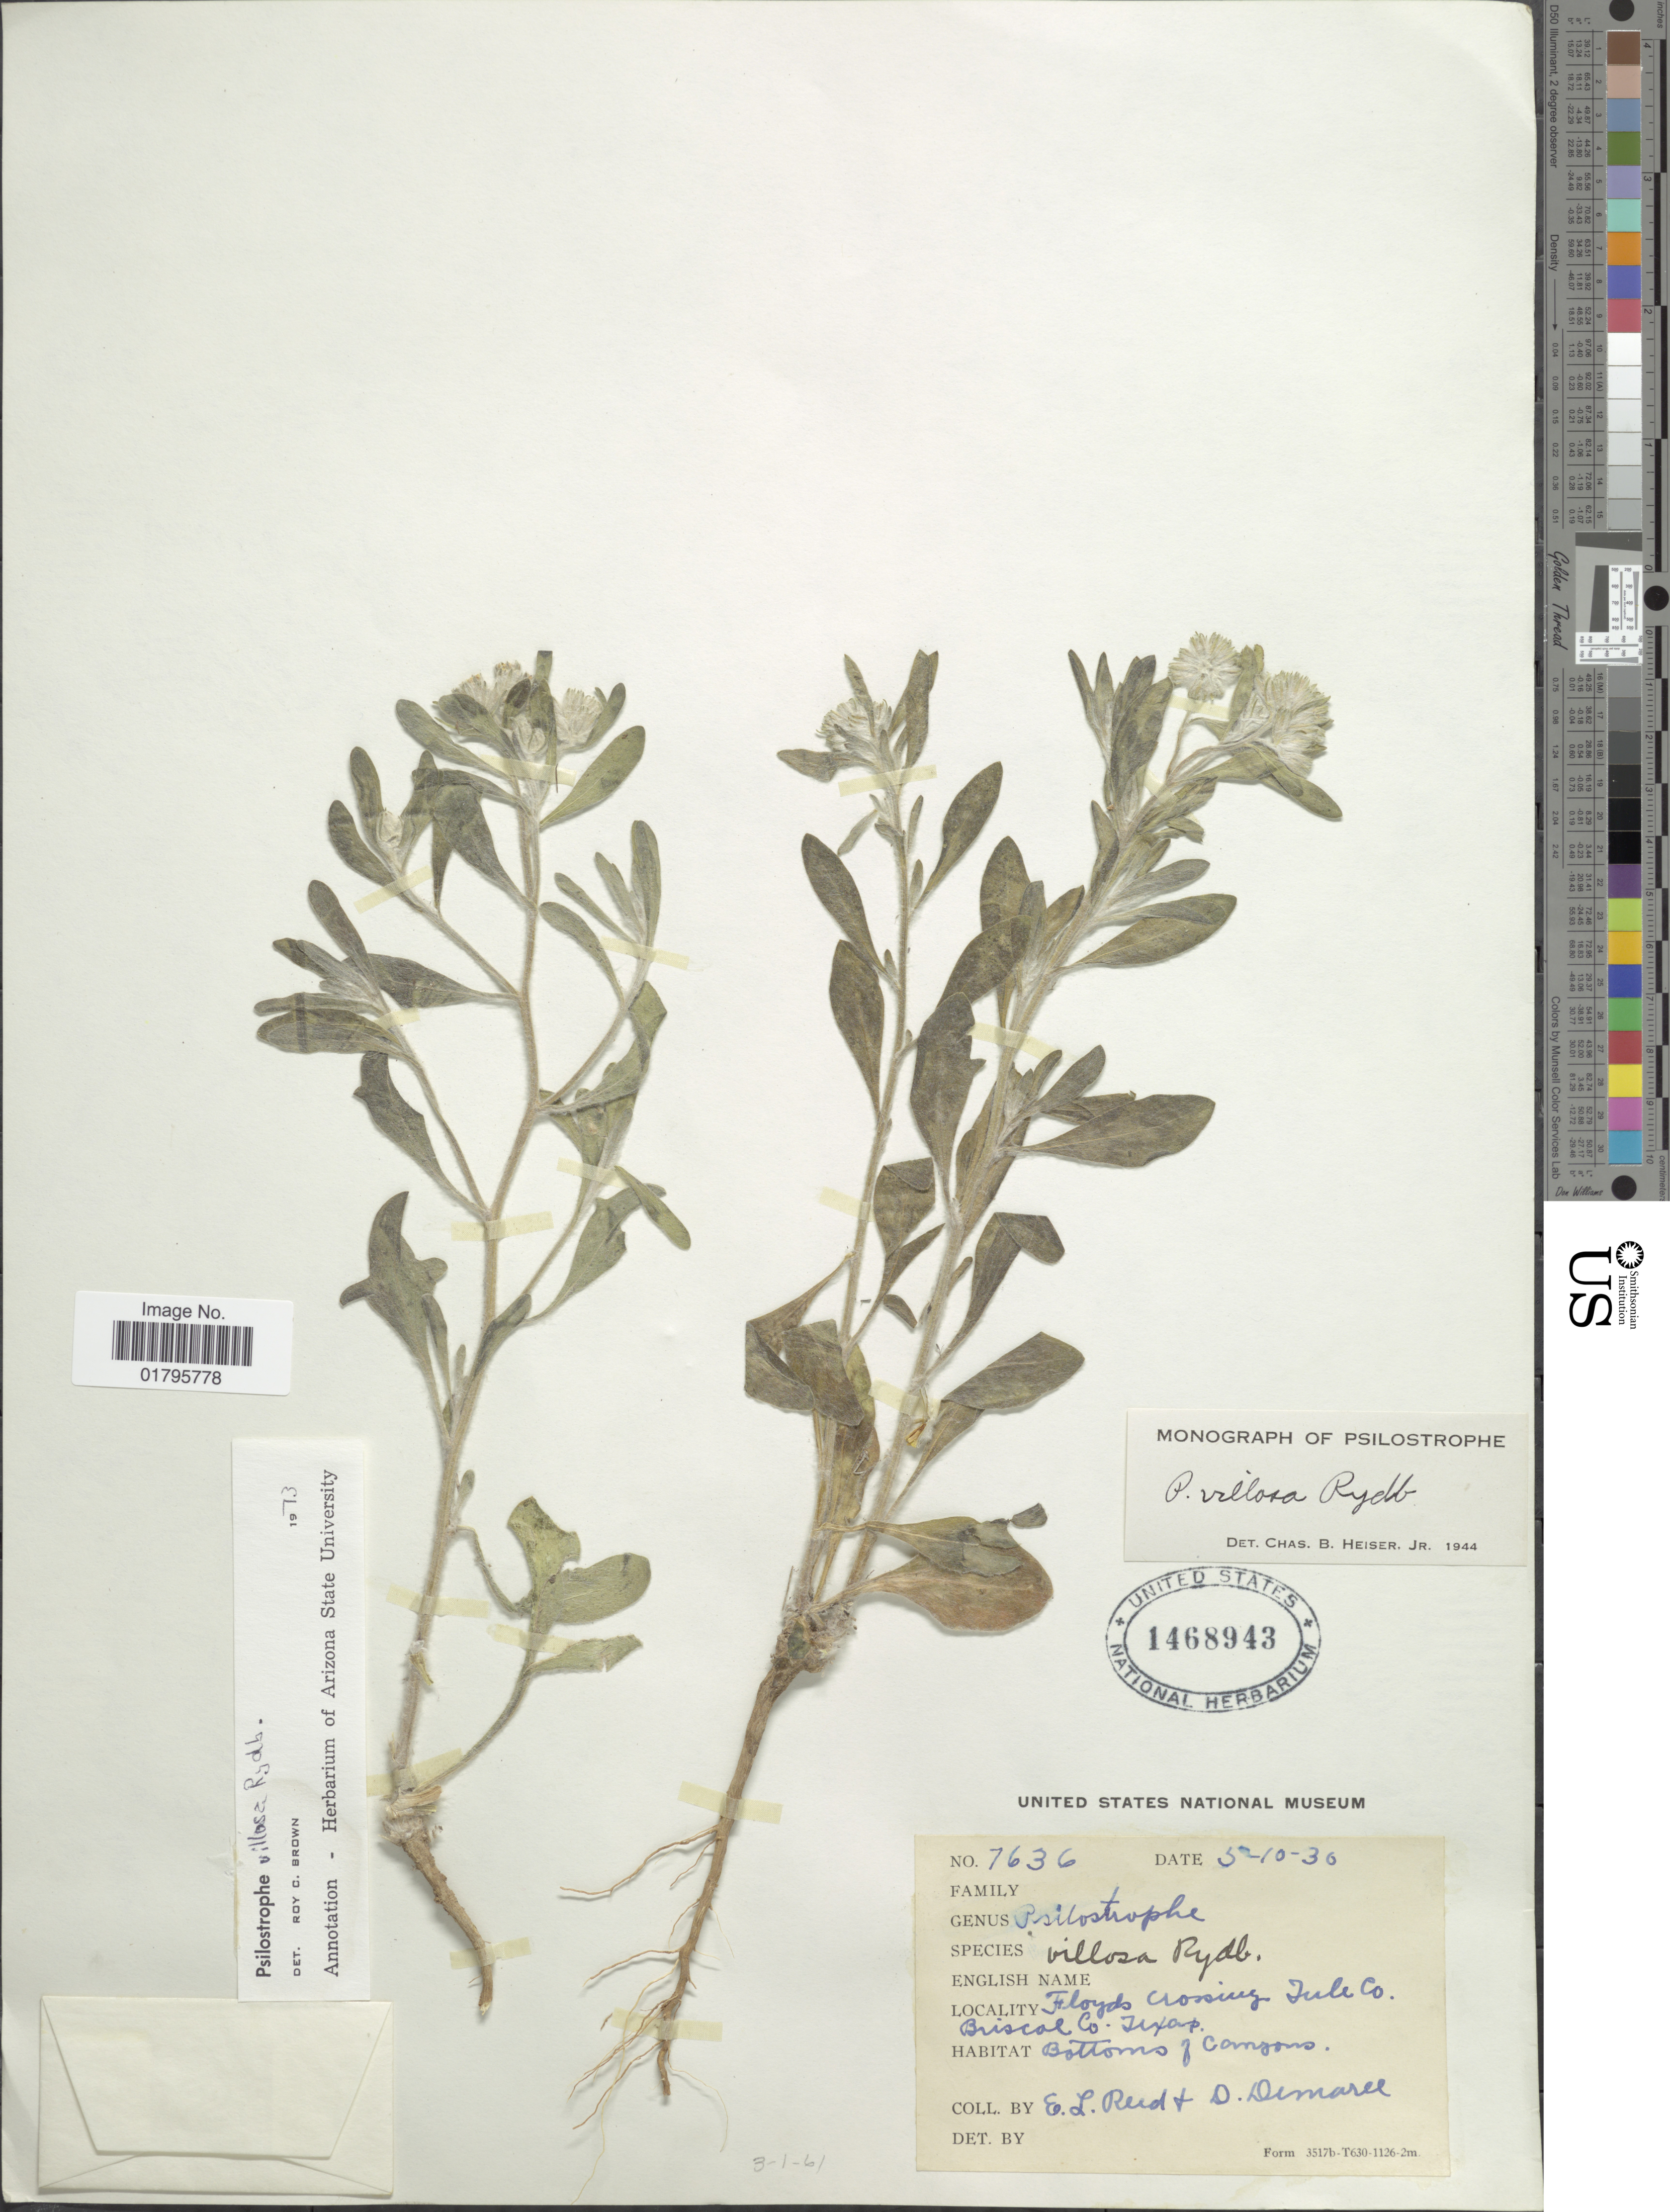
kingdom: Plantae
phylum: Tracheophyta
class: Magnoliopsida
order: Asterales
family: Asteraceae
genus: Psilostrophe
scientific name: Psilostrophe villosa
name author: Rydb. ex Britton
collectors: E. Reed & D. Demaree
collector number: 7636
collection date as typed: Transcribed d/m/y: 10/5/30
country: United States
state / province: Texas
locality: Floyds Crossing, Jule Co. Briscol Co.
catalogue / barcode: US 1468943